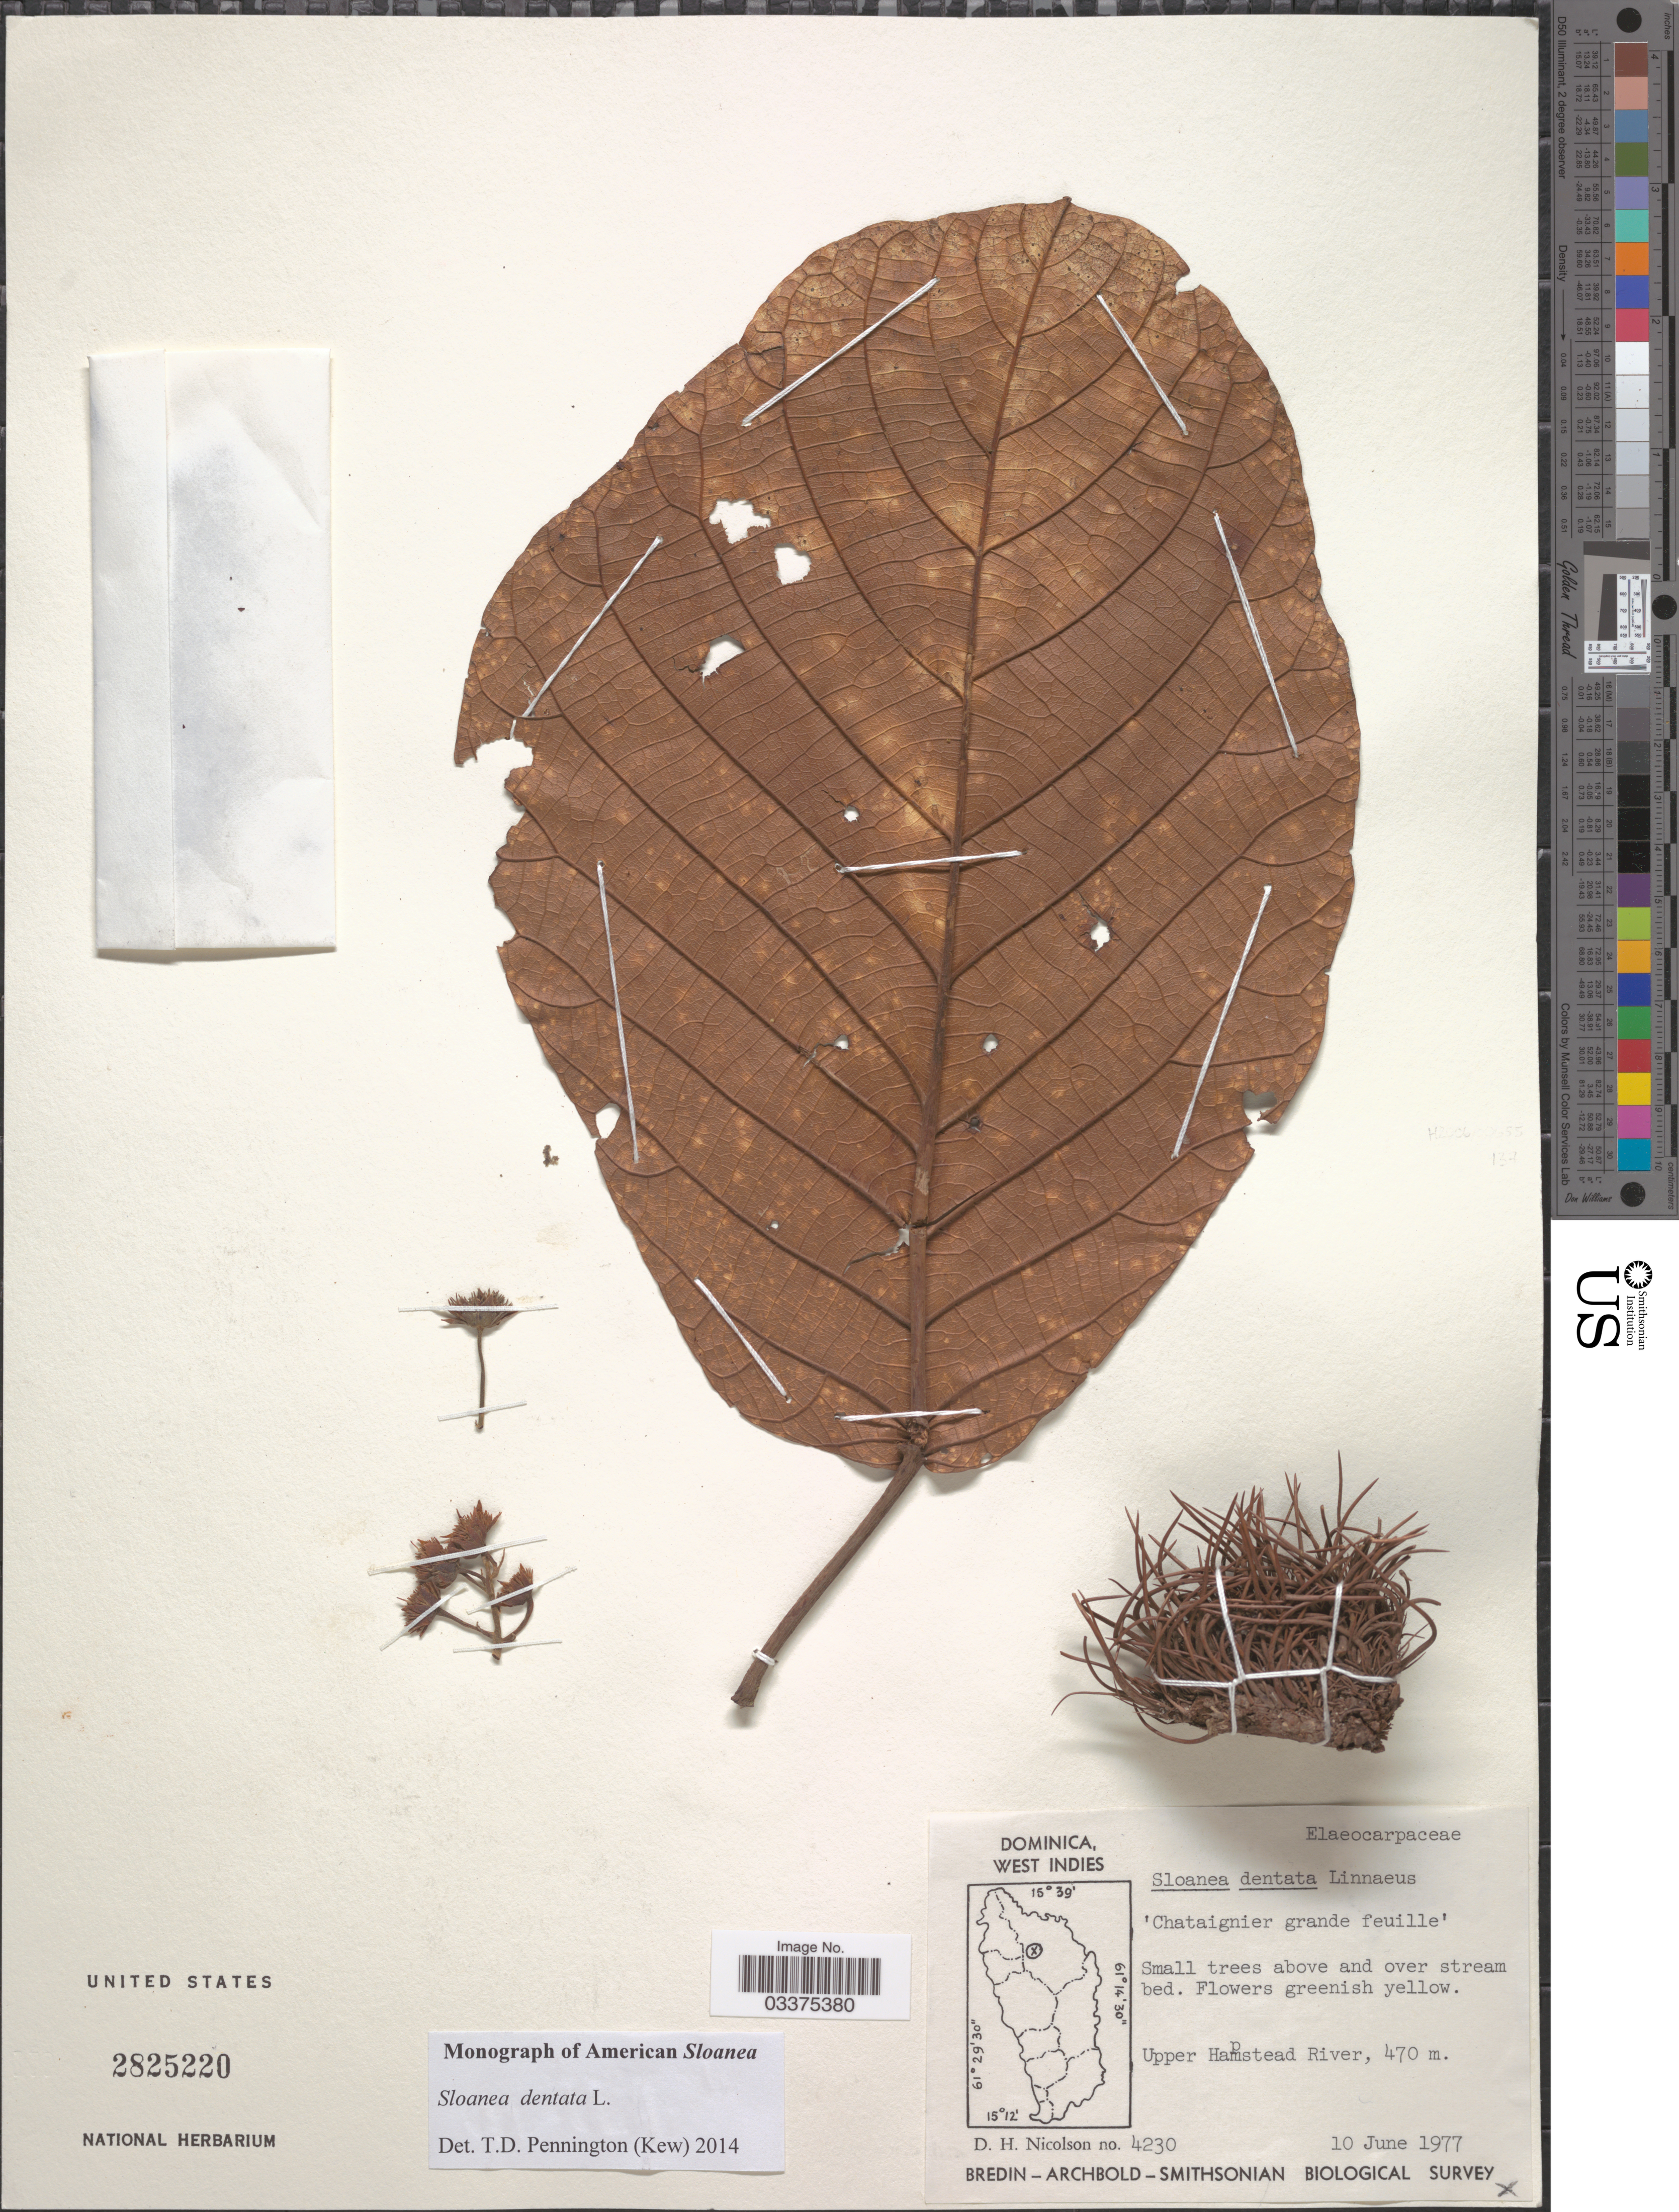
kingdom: Plantae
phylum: Tracheophyta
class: Magnoliopsida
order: Oxalidales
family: Elaeocarpaceae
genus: Sloanea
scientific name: Sloanea dentata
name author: L.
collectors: D. H. Nicolson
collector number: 4230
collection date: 1977-06-10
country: Dominica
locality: Upper Hampstead River.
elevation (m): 470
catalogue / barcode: US 2825220